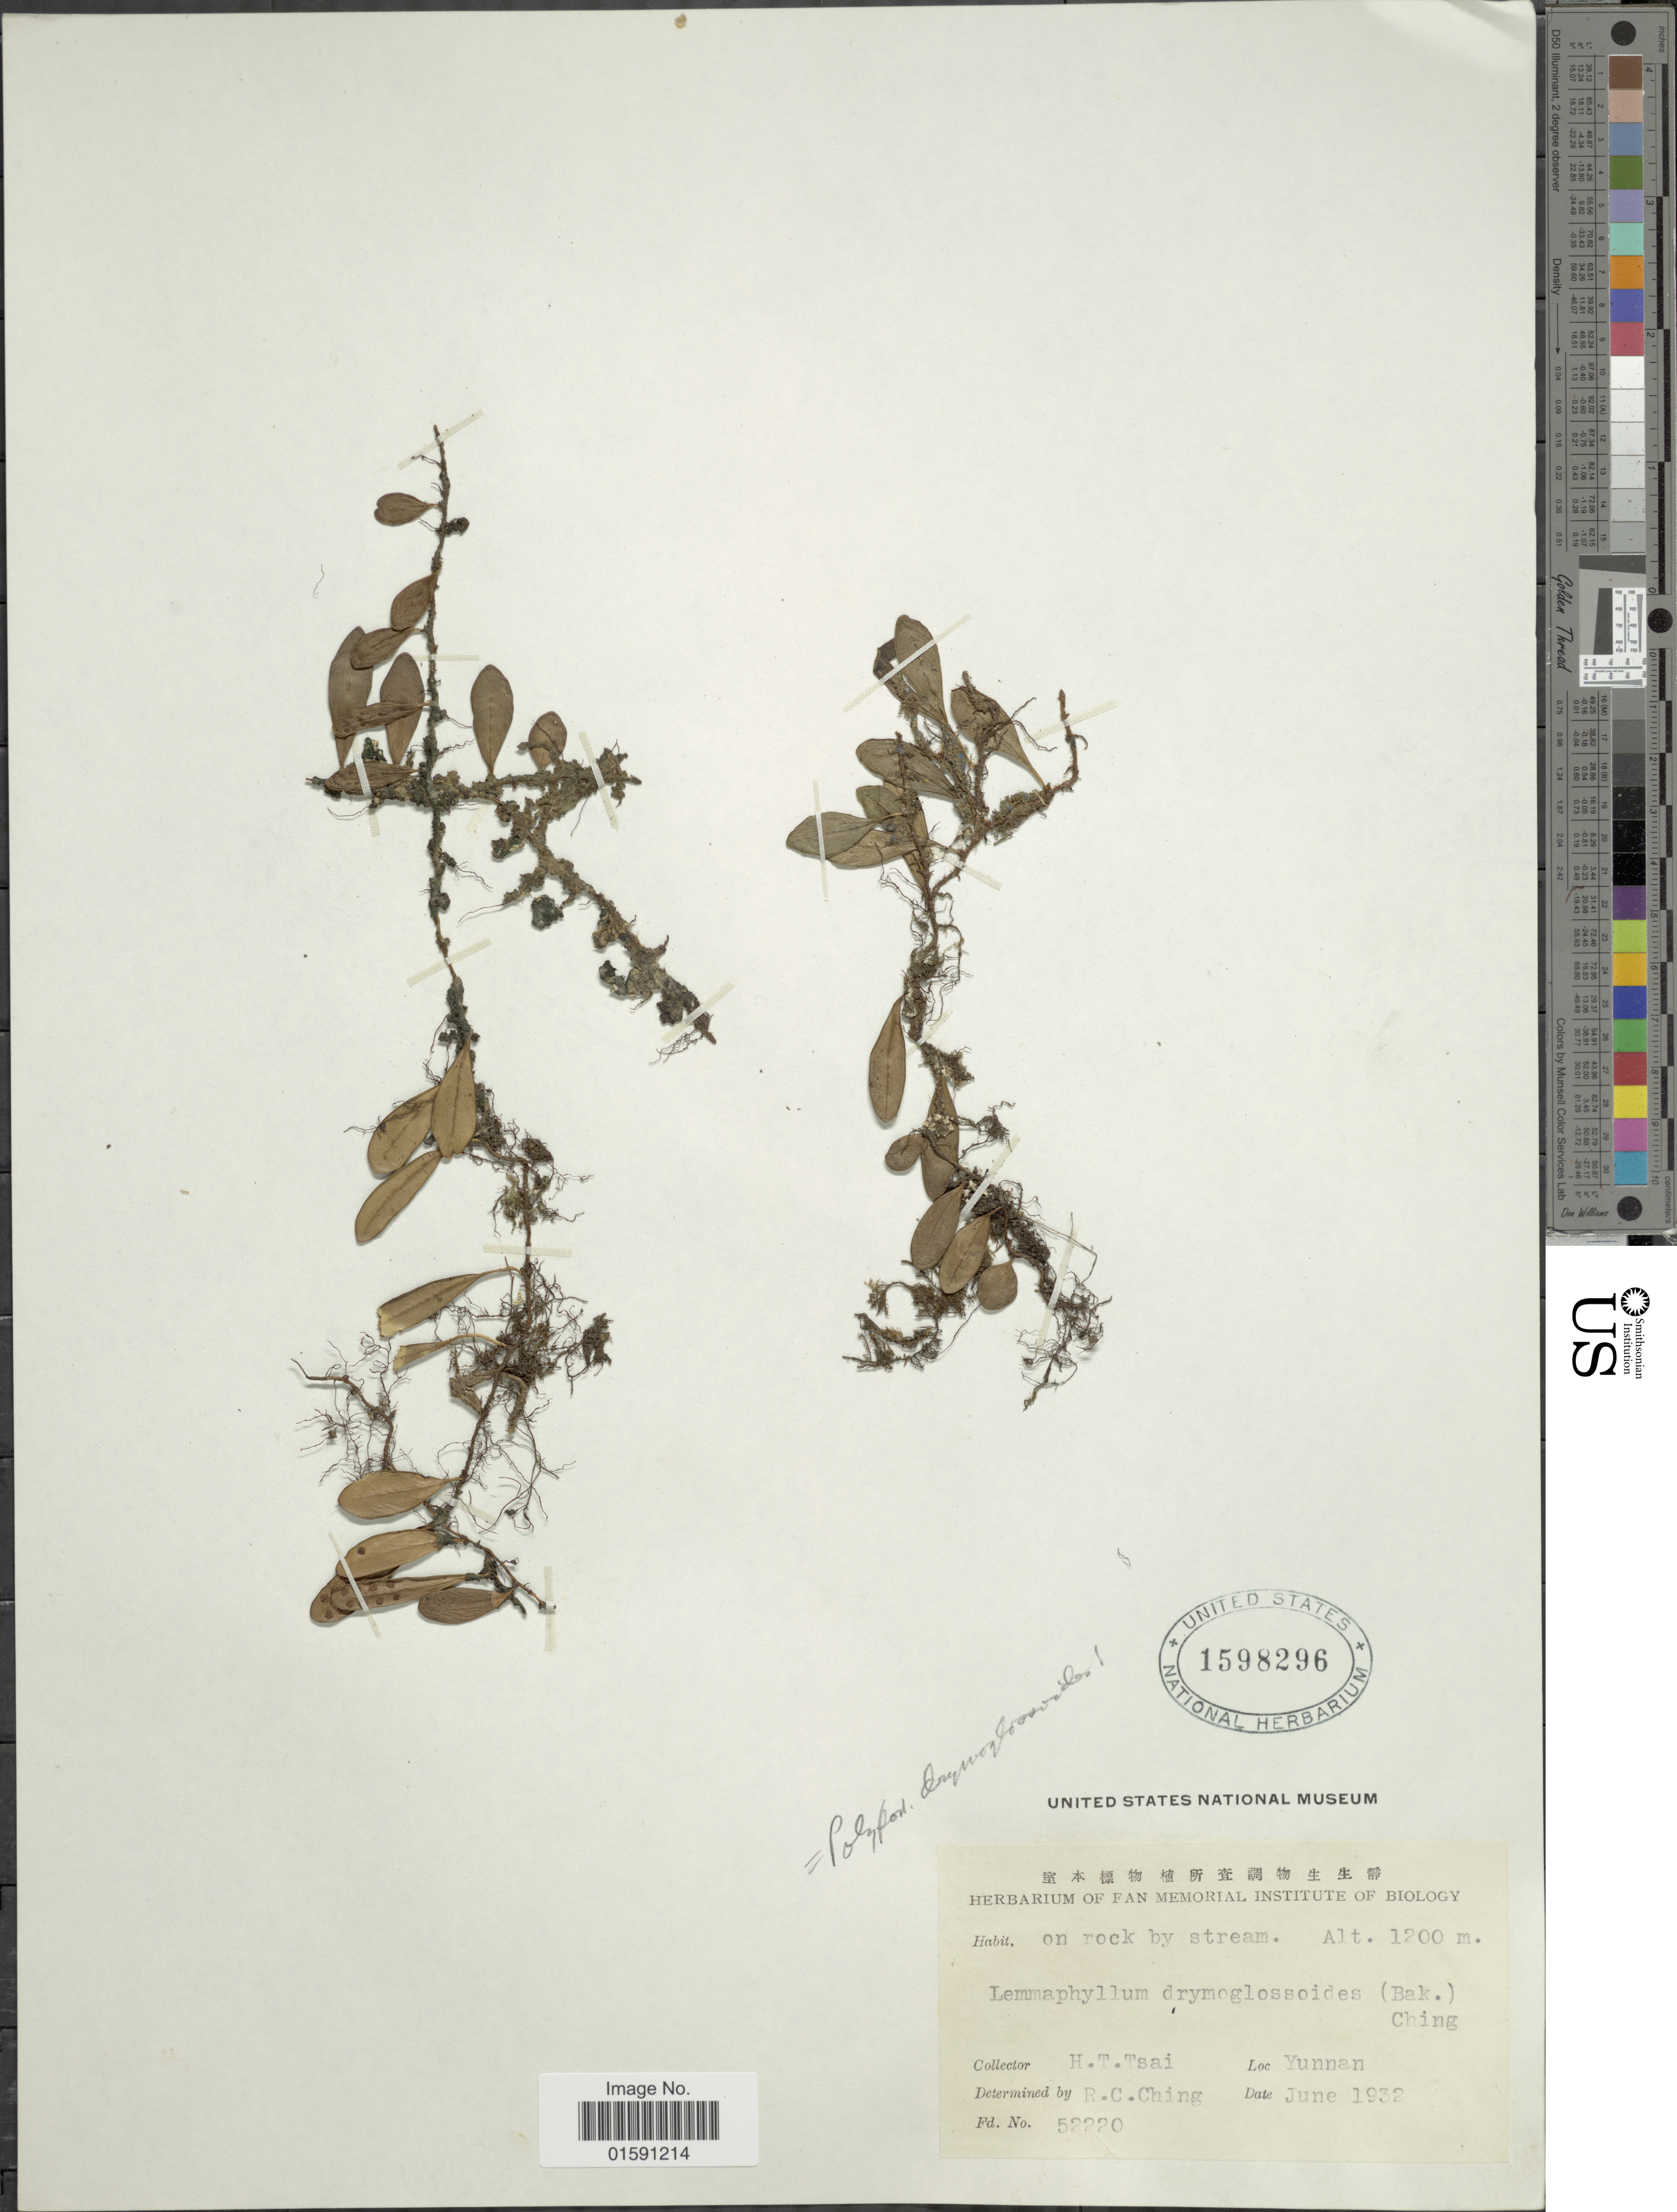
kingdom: Plantae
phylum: Tracheophyta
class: Polypodiopsida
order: Polypodiales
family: Polypodiaceae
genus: Selliguea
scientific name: Selliguea drymoglossoides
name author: (Baker)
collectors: H. Tsai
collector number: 52220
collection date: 1932-06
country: China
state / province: Yunnan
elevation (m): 1200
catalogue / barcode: US 1598296